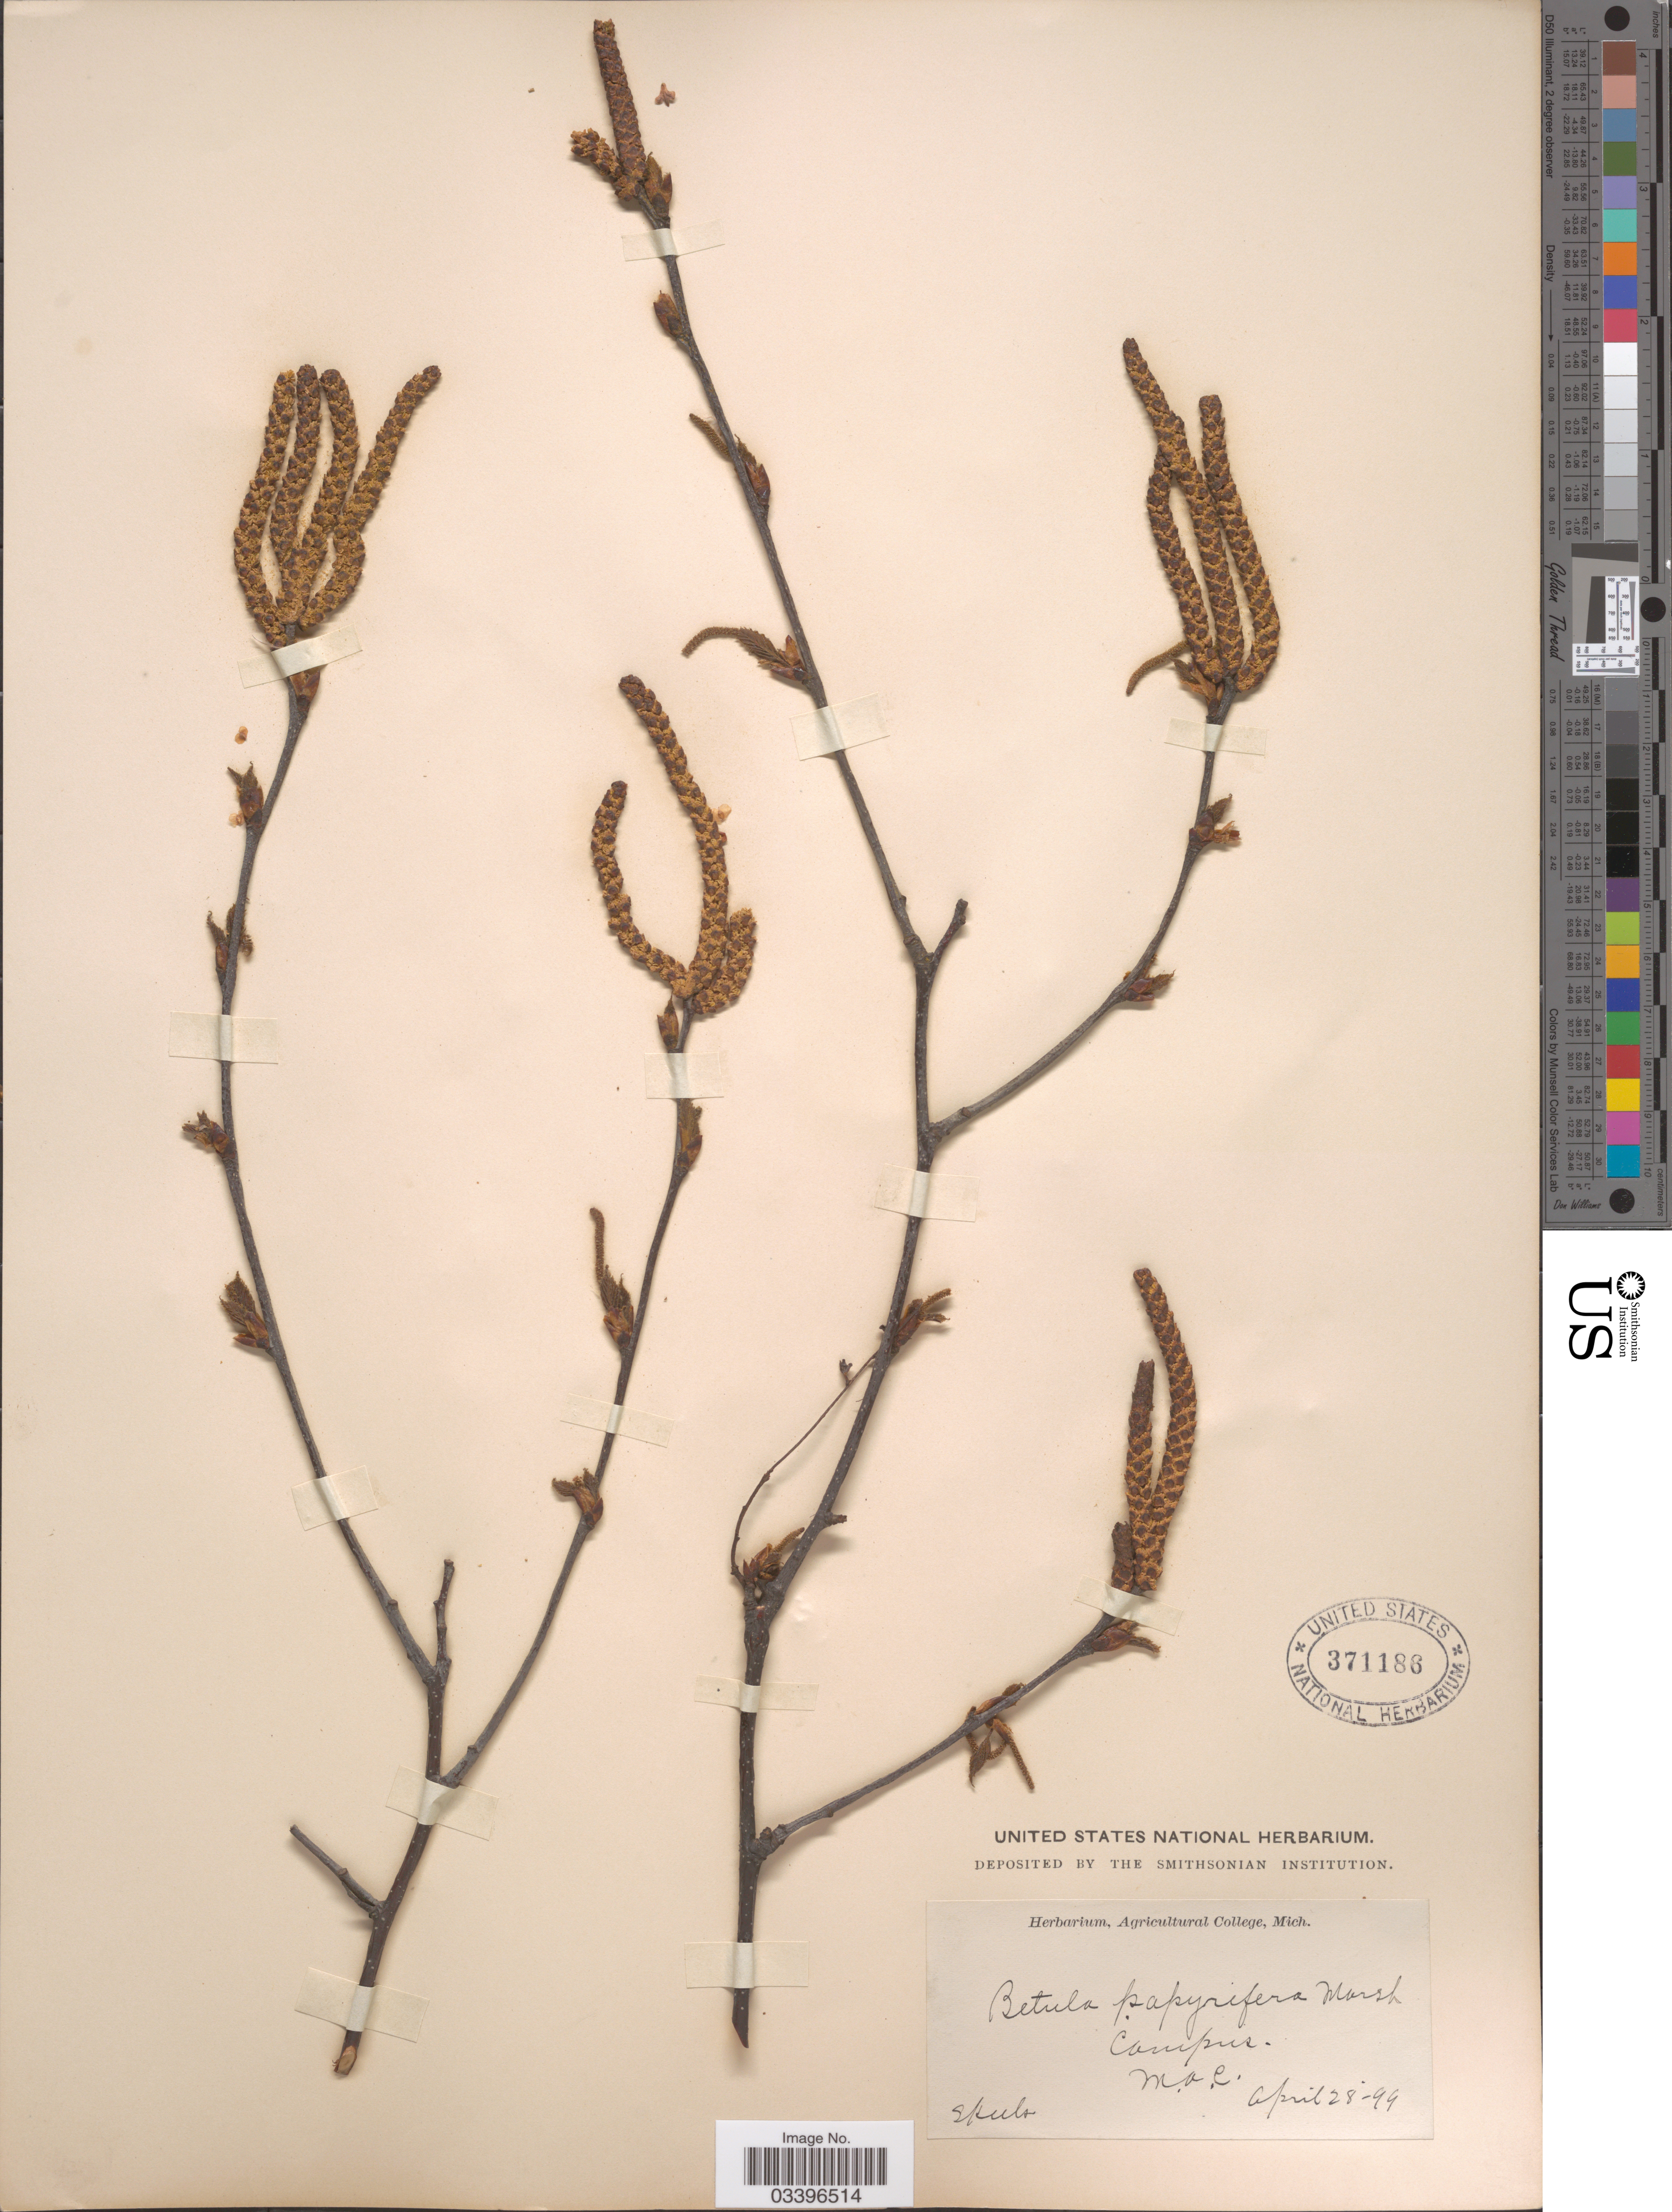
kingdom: Plantae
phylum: Tracheophyta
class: Magnoliopsida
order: Fagales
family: Betulaceae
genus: Betula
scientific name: Betula papyrifera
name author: Marshall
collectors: Skeels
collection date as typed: Transcribed d/m/y: 28/4/99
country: United States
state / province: Michigan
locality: Campus. M.A.C.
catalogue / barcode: US 371186